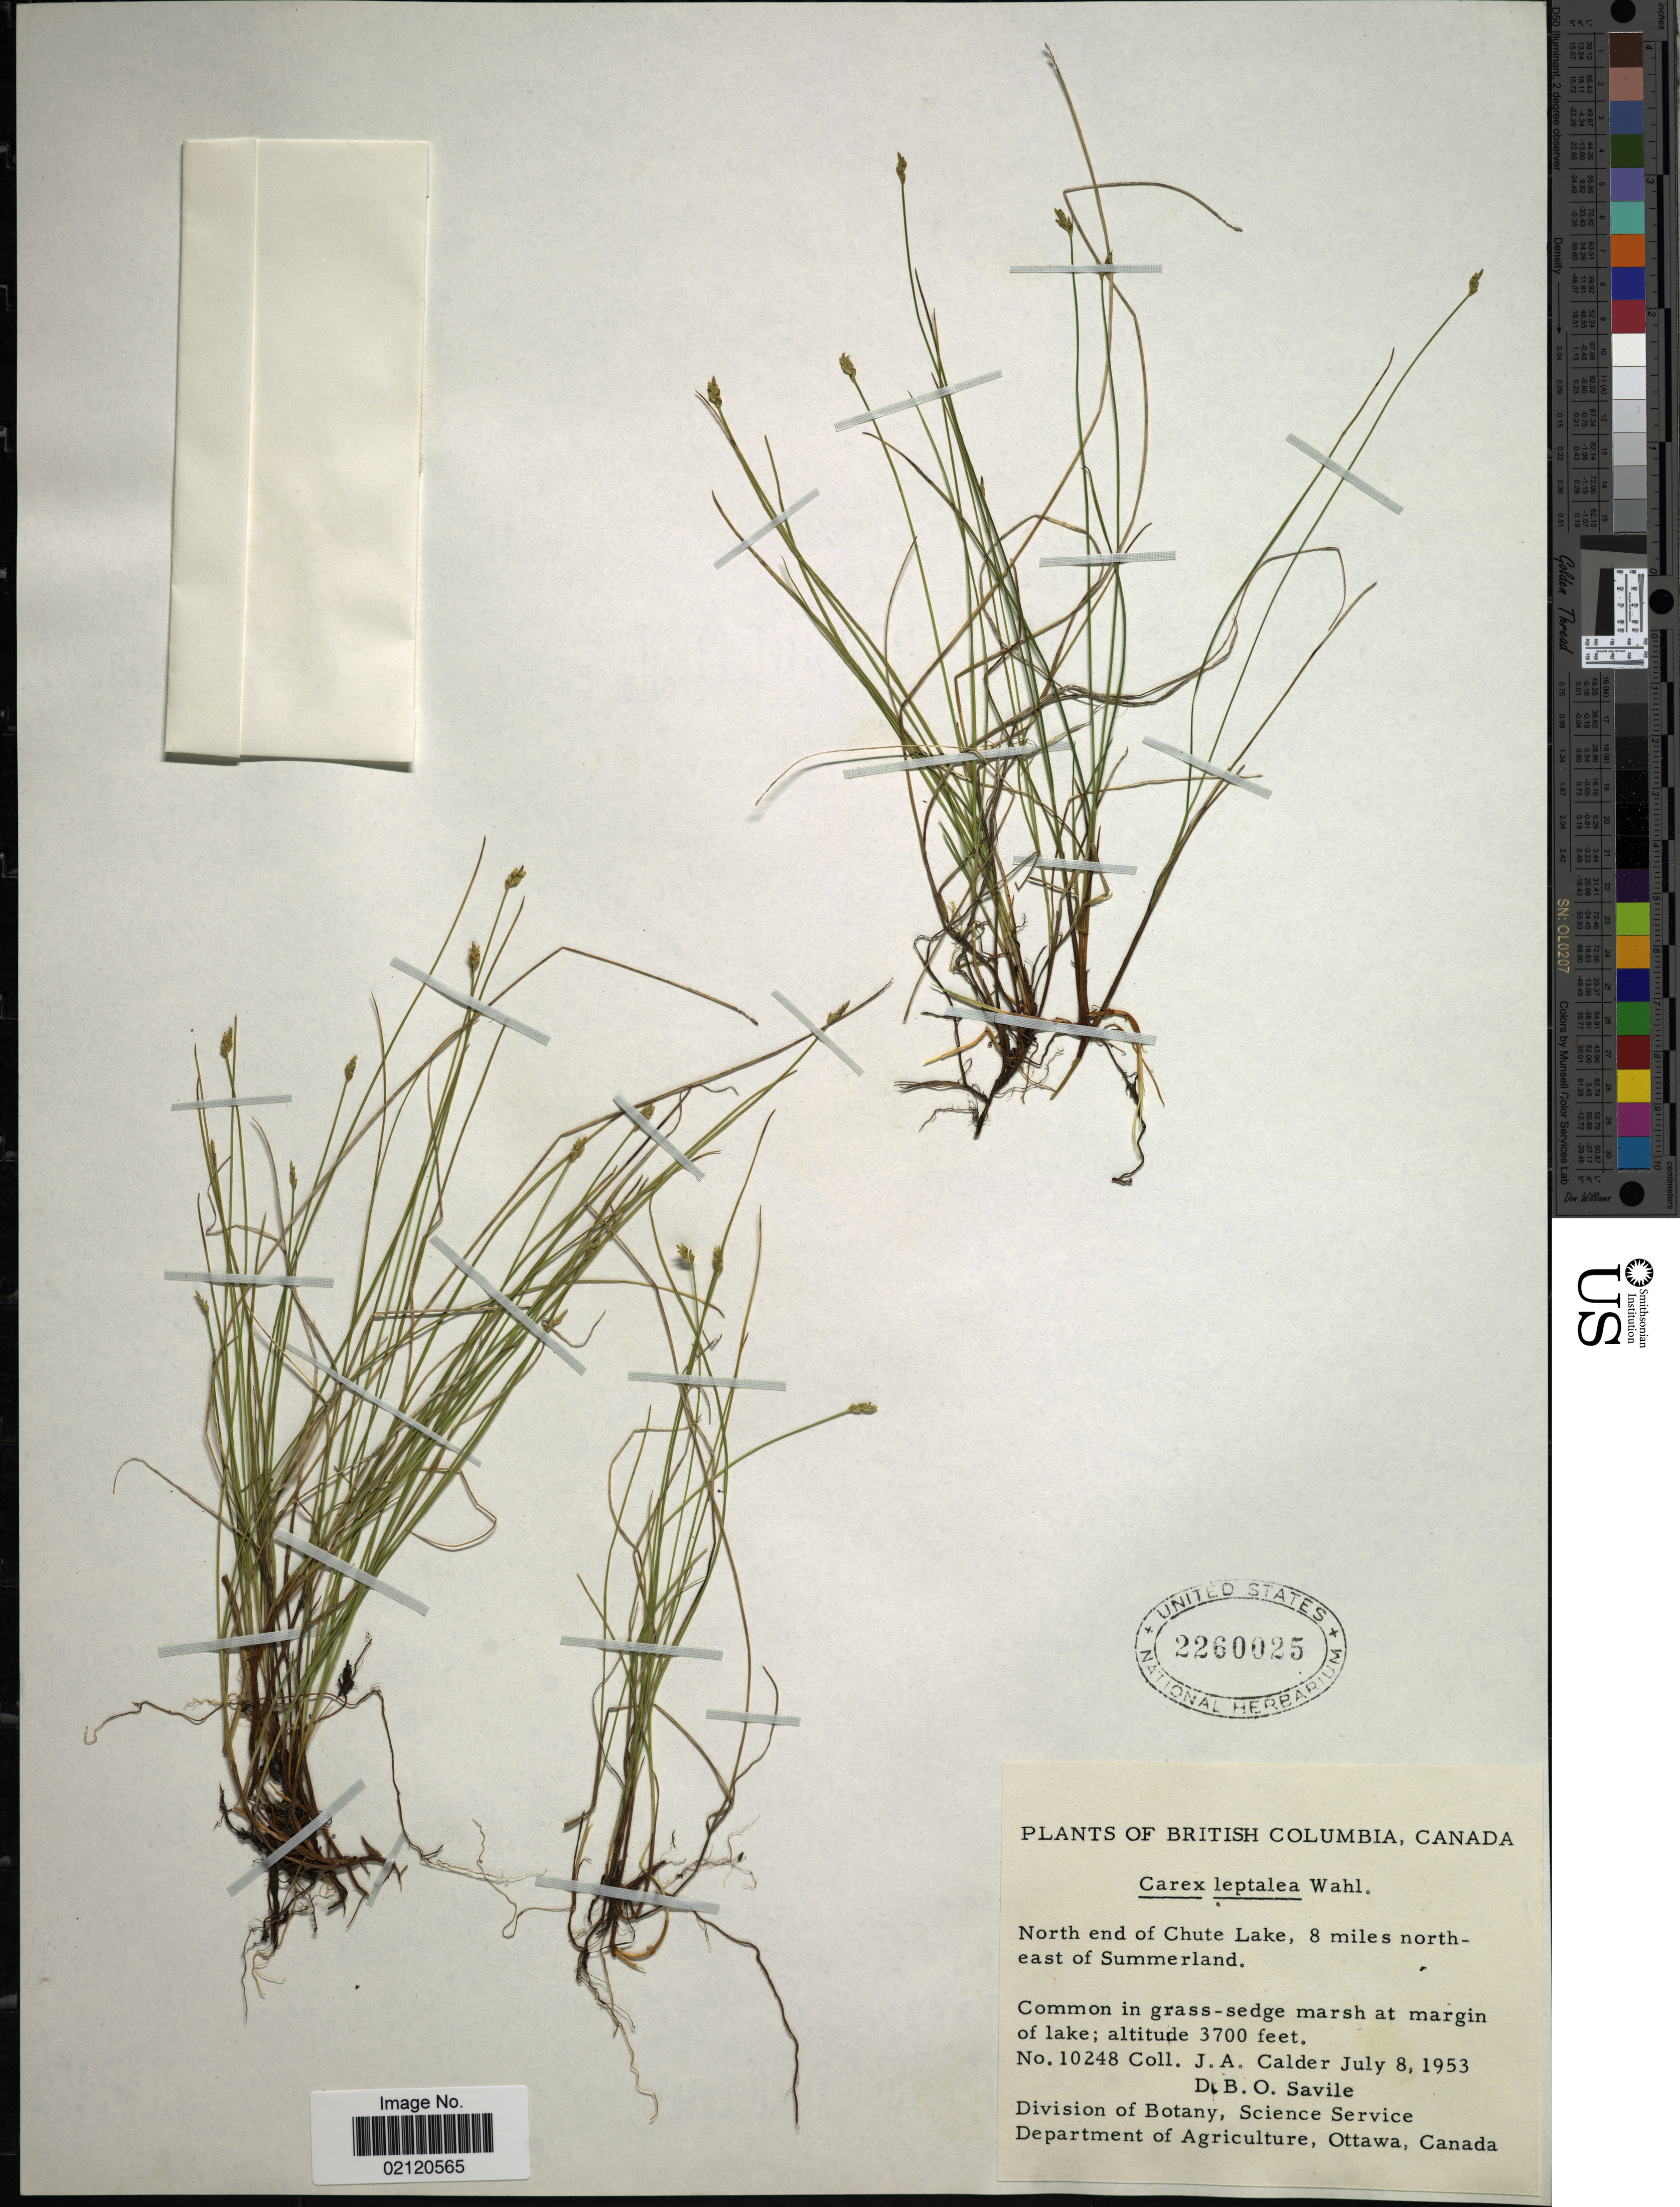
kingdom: Plantae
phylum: Tracheophyta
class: Liliopsida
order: Poales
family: Cyperaceae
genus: Carex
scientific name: Carex leptalea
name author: Wahlenb.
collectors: J. A. Calder & D. Savile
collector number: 10248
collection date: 1953-07-08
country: Canada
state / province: British Columbia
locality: North end of Chute Lake, 8 miles northeast of Summerland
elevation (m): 1128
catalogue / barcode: US 2260025